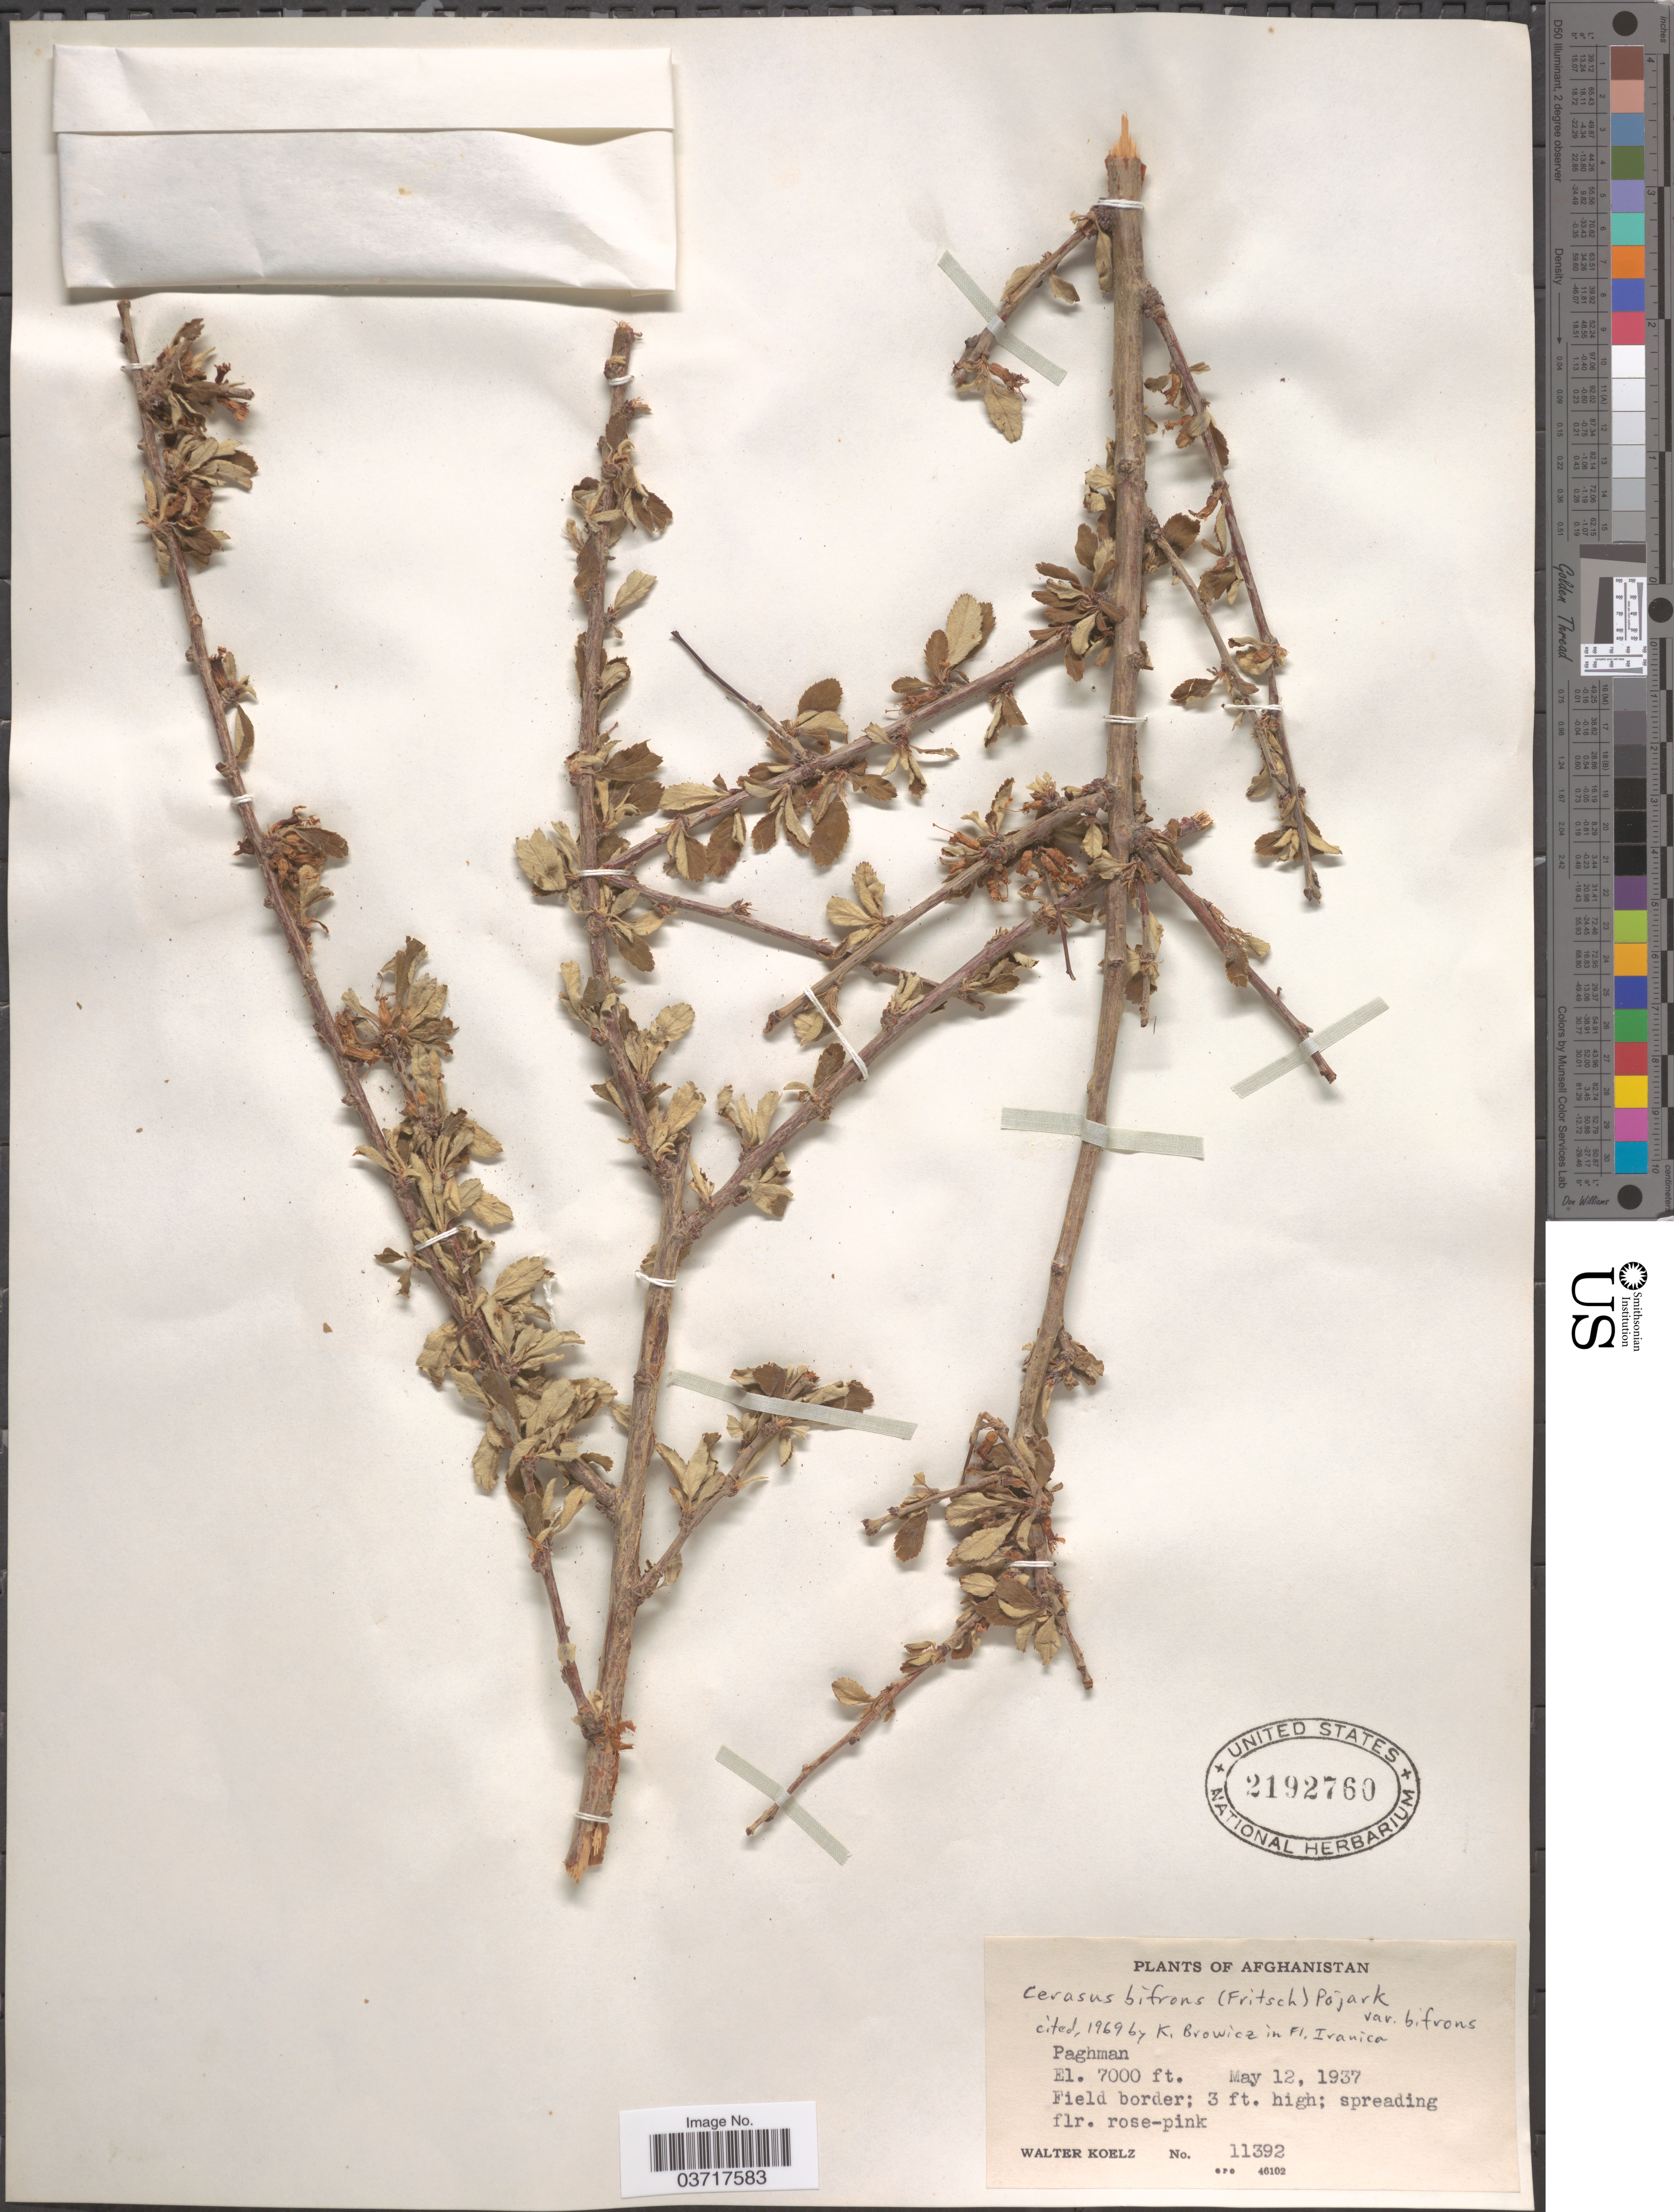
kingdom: Plantae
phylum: Tracheophyta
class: Magnoliopsida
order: Rosales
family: Rosaceae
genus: Prunus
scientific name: Prunus bifrons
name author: Fritsch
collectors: W. N. Koelz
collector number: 11392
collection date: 1937-05-12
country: Afghanistan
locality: Paghman.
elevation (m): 2134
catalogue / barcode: US 2192760